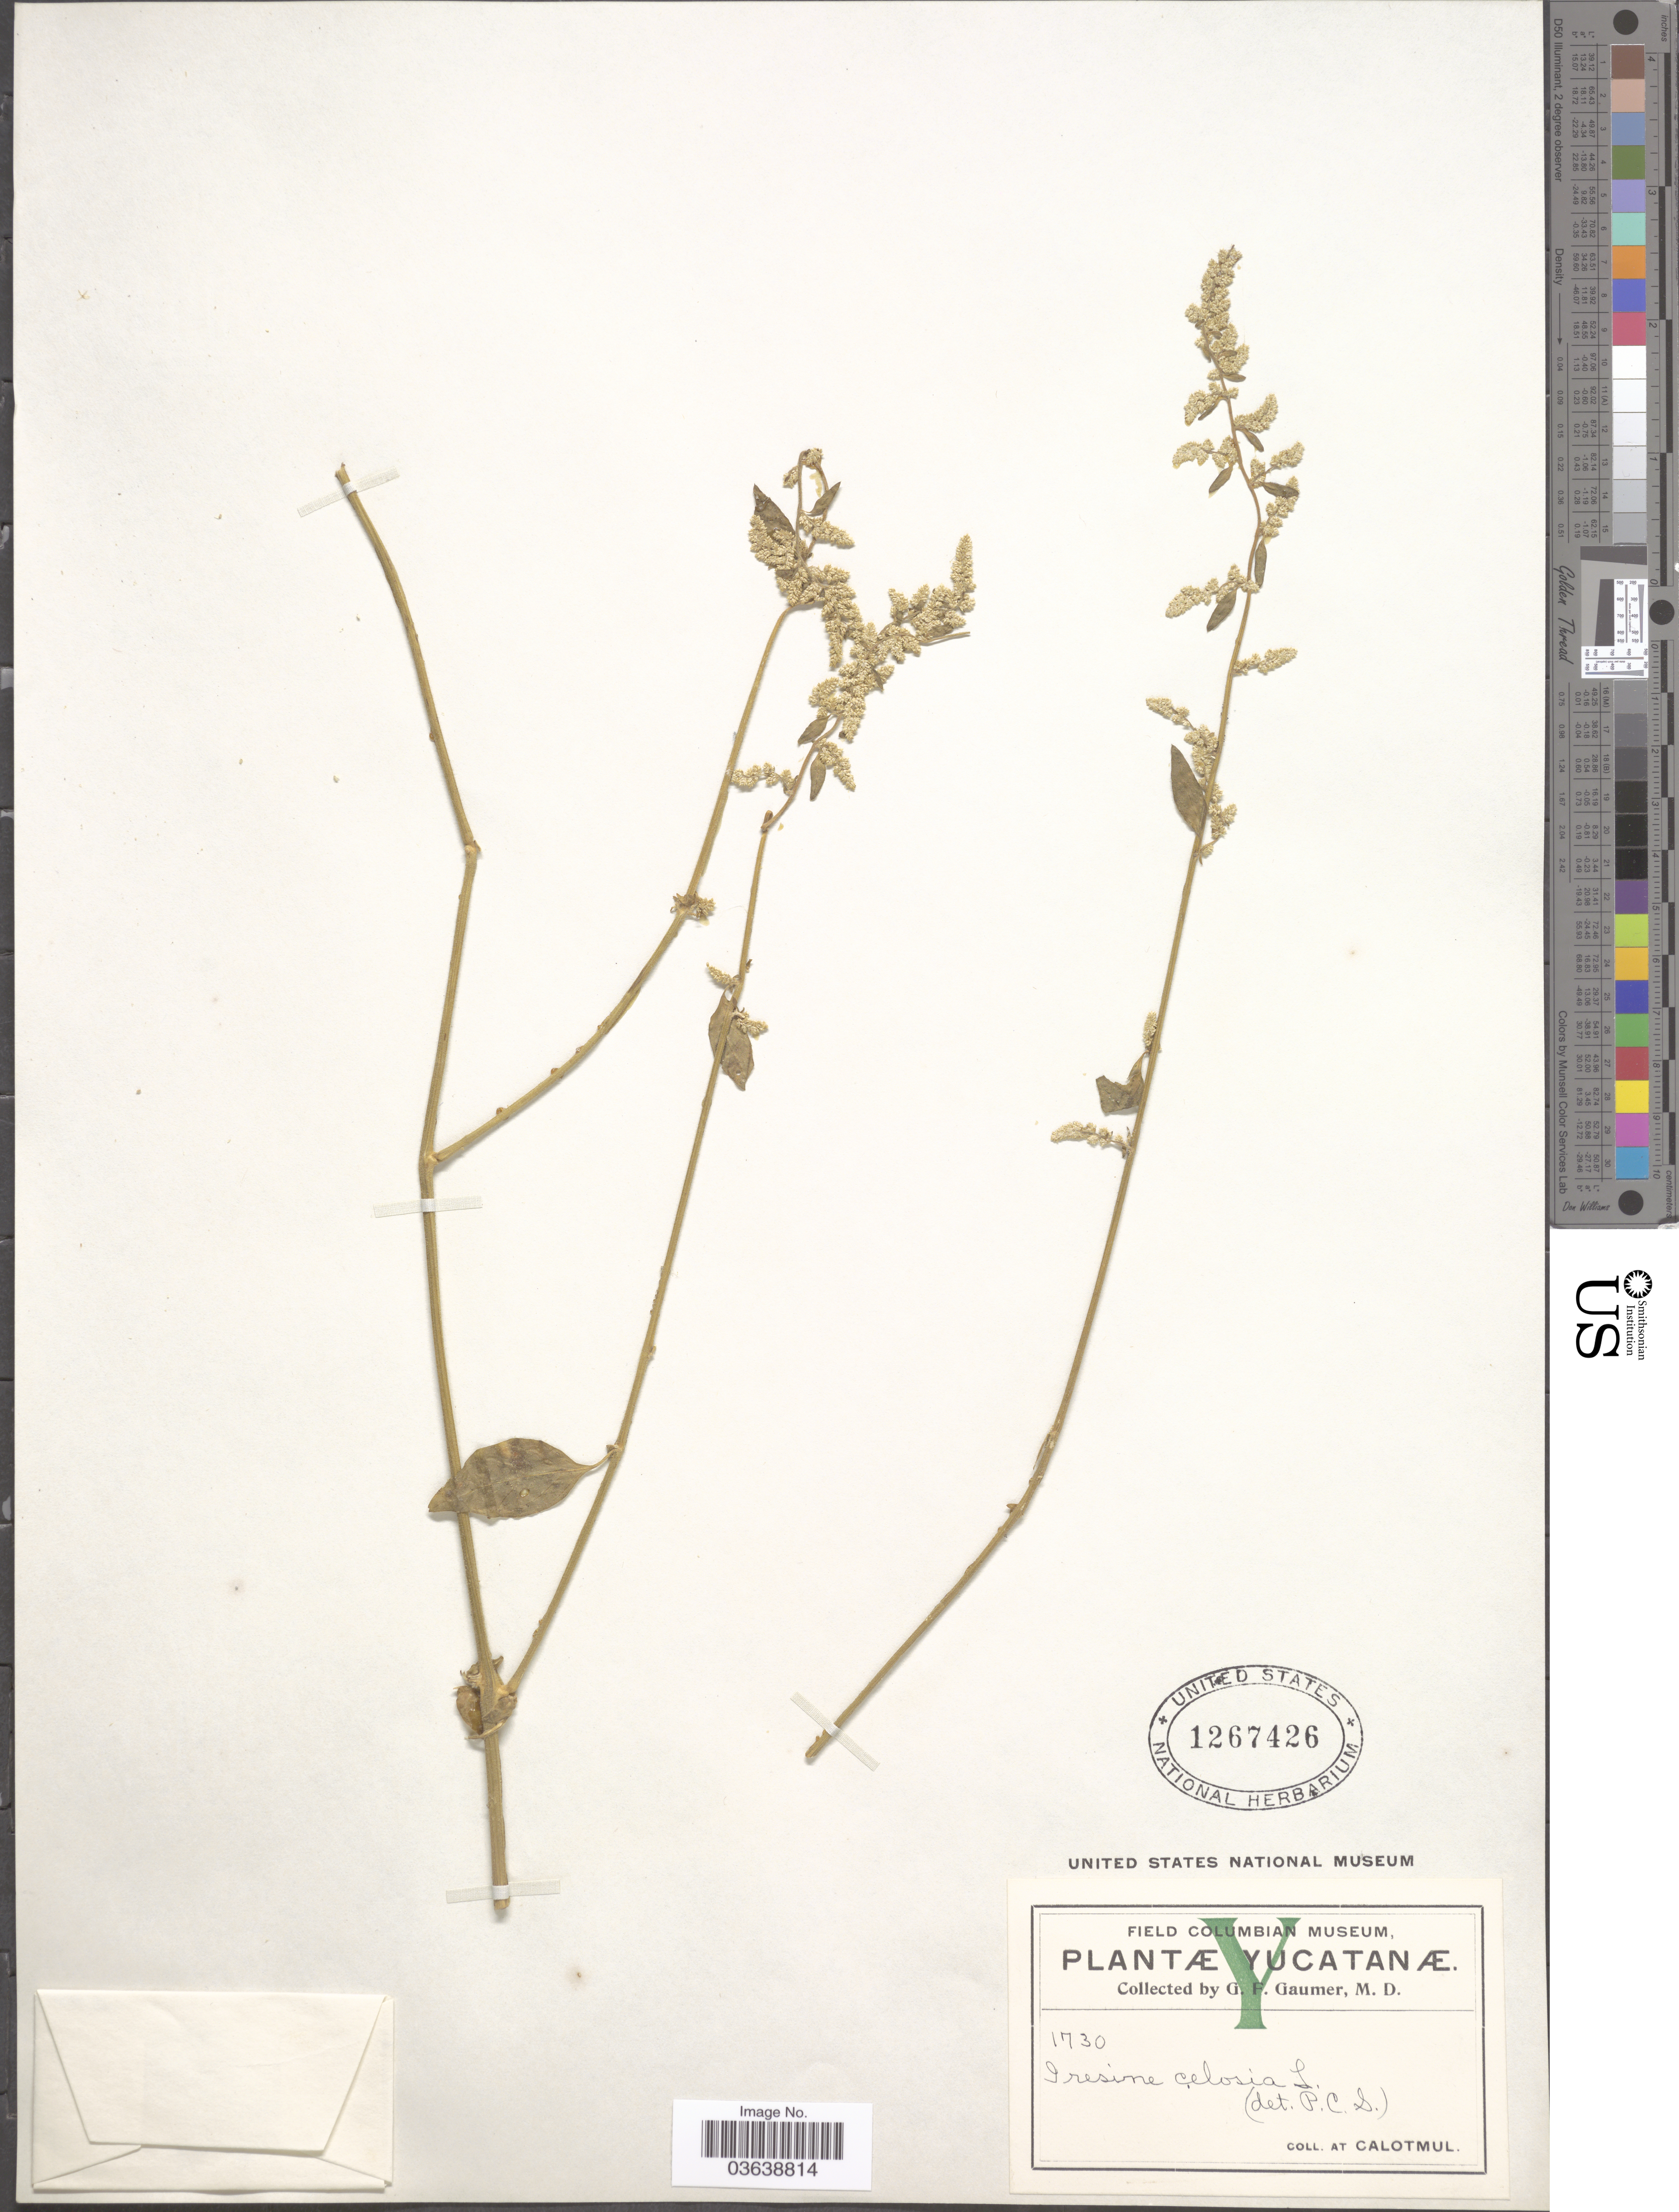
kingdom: Plantae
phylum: Tracheophyta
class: Magnoliopsida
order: Caryophyllales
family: Amaranthaceae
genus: Iresine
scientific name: Iresine celosia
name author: L.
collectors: G. F. Gaumer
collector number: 1730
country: Mexico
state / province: Yucatán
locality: At Calotmul.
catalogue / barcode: US 1267426